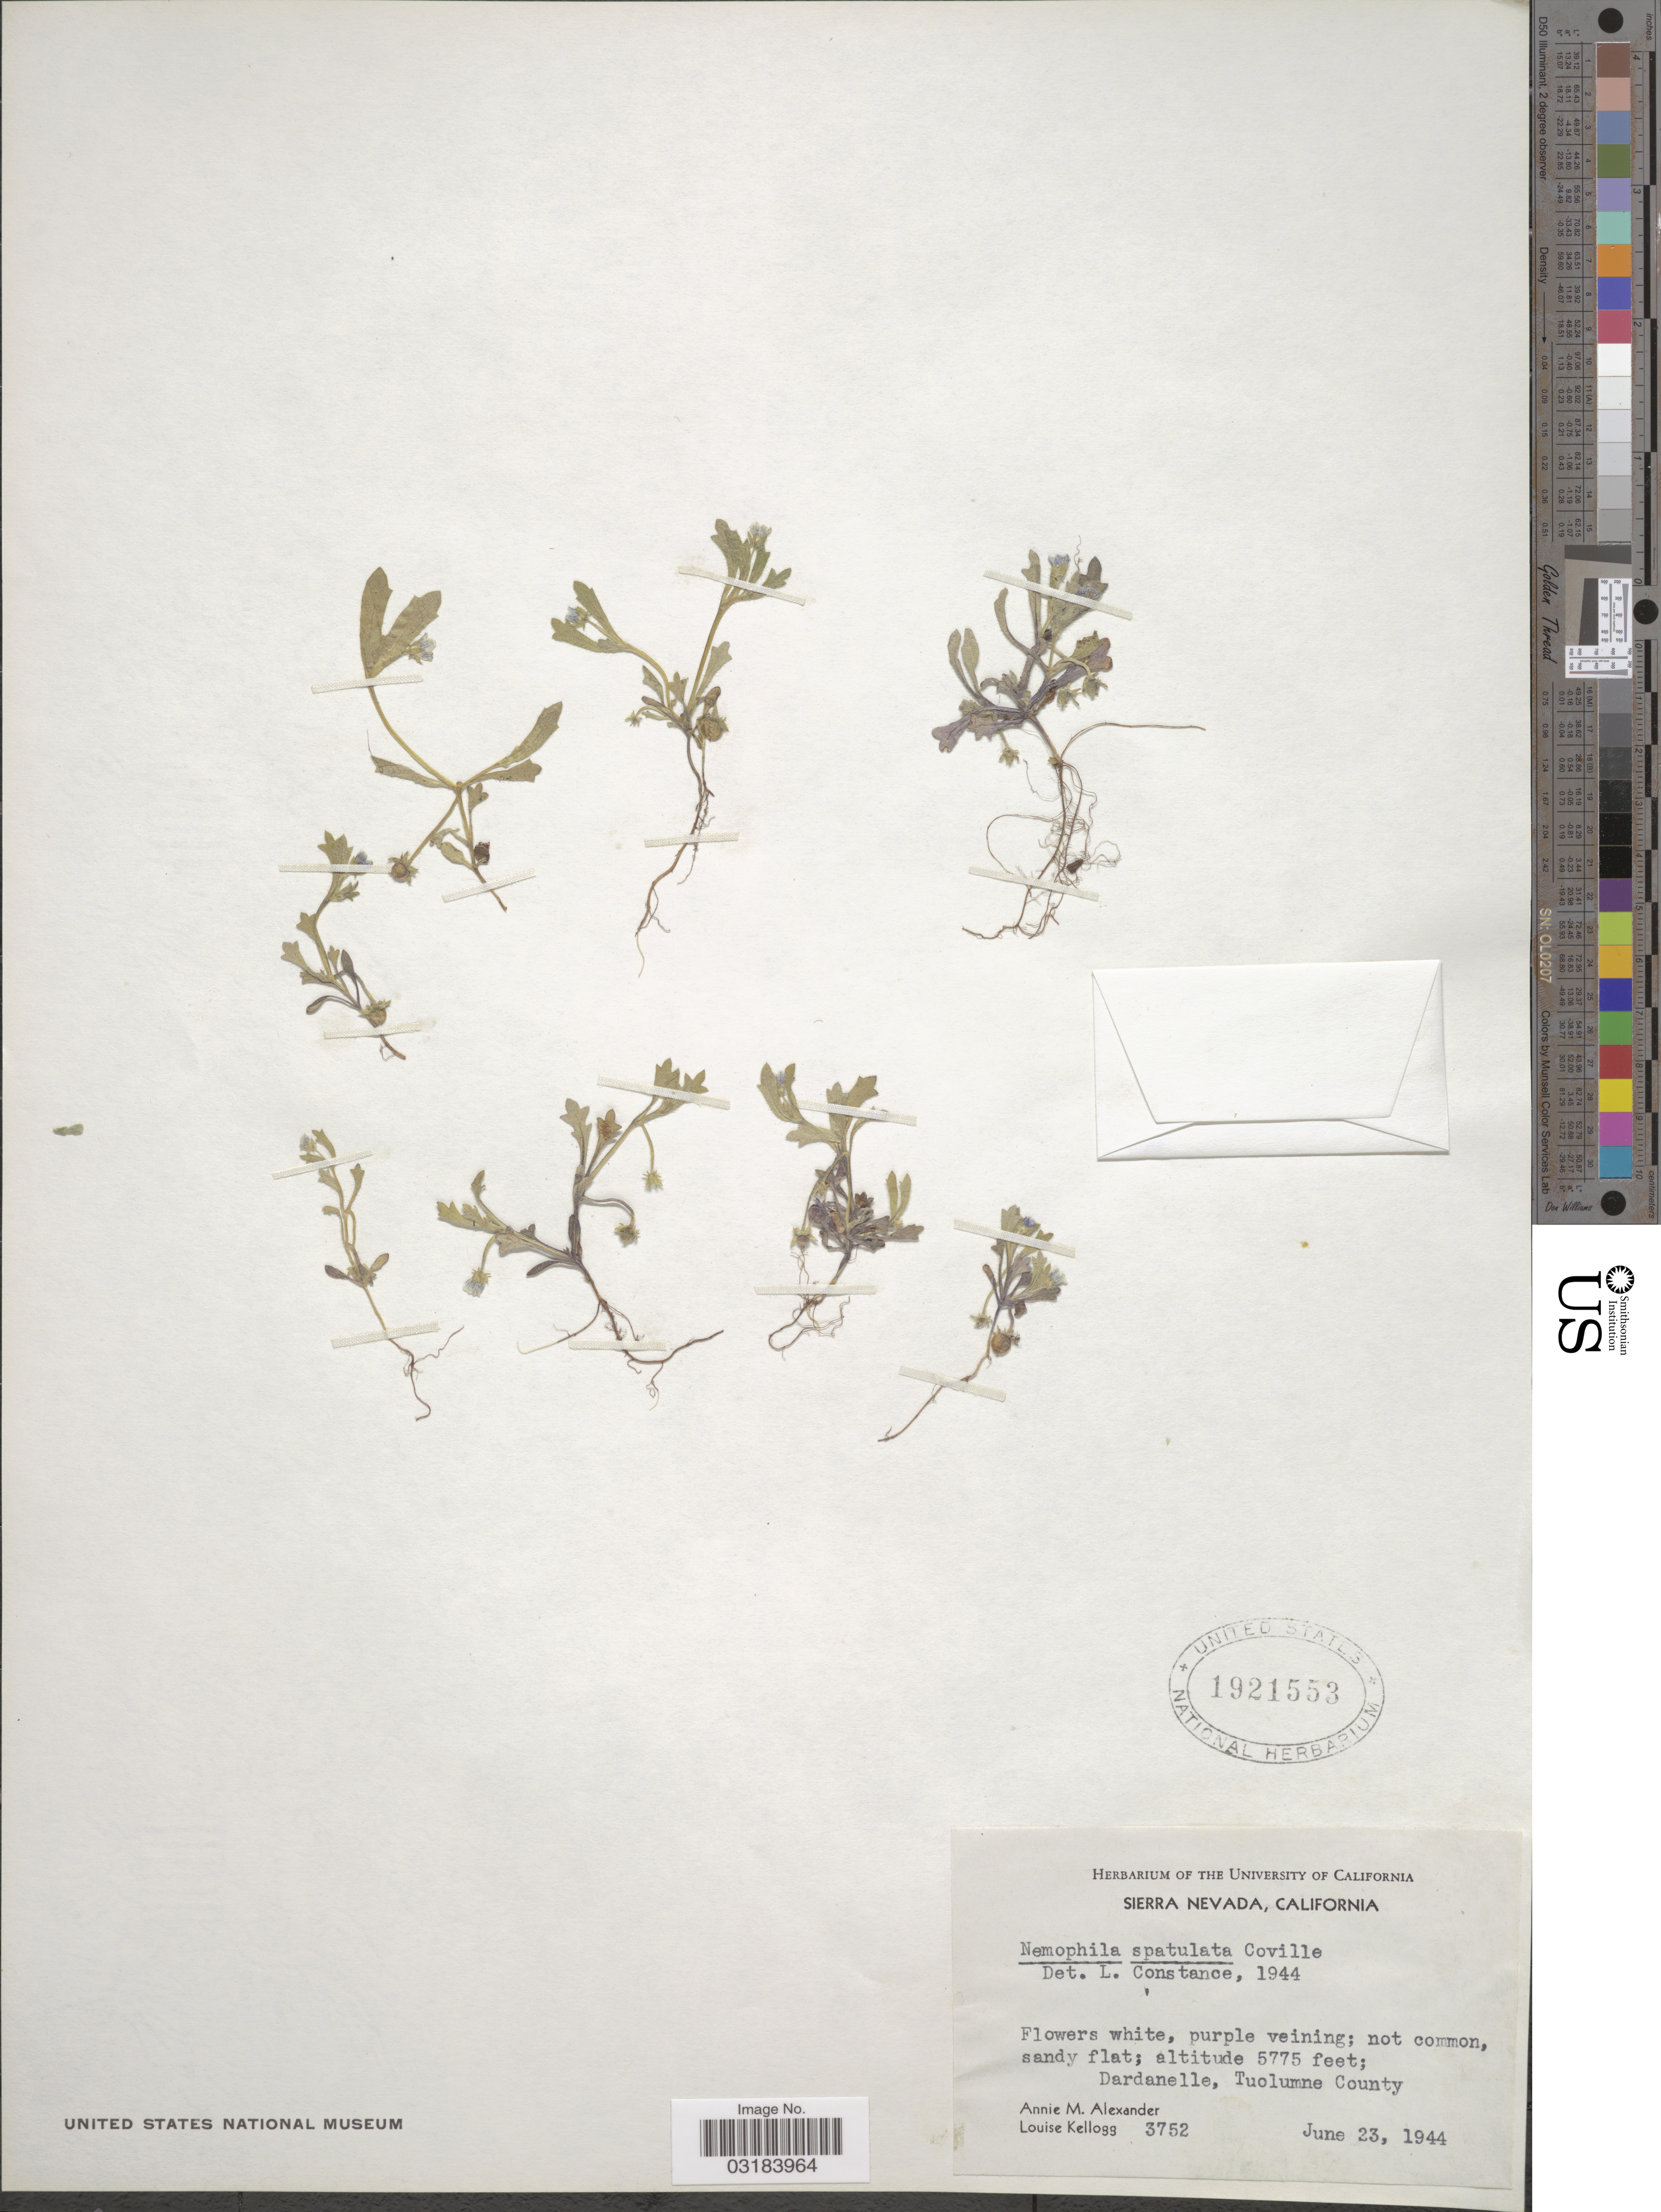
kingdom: Plantae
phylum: Tracheophyta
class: Magnoliopsida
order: Boraginales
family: Hydrophyllaceae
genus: Nemophila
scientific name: Nemophila spatulata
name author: Coville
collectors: A. M. Alexander & L. Kellogg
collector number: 3752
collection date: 1944-06-23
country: United States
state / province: California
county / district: Tuolumne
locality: Sierra Nevada, Dardanelle, Tuolumne County.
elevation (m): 1760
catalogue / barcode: US 1921553